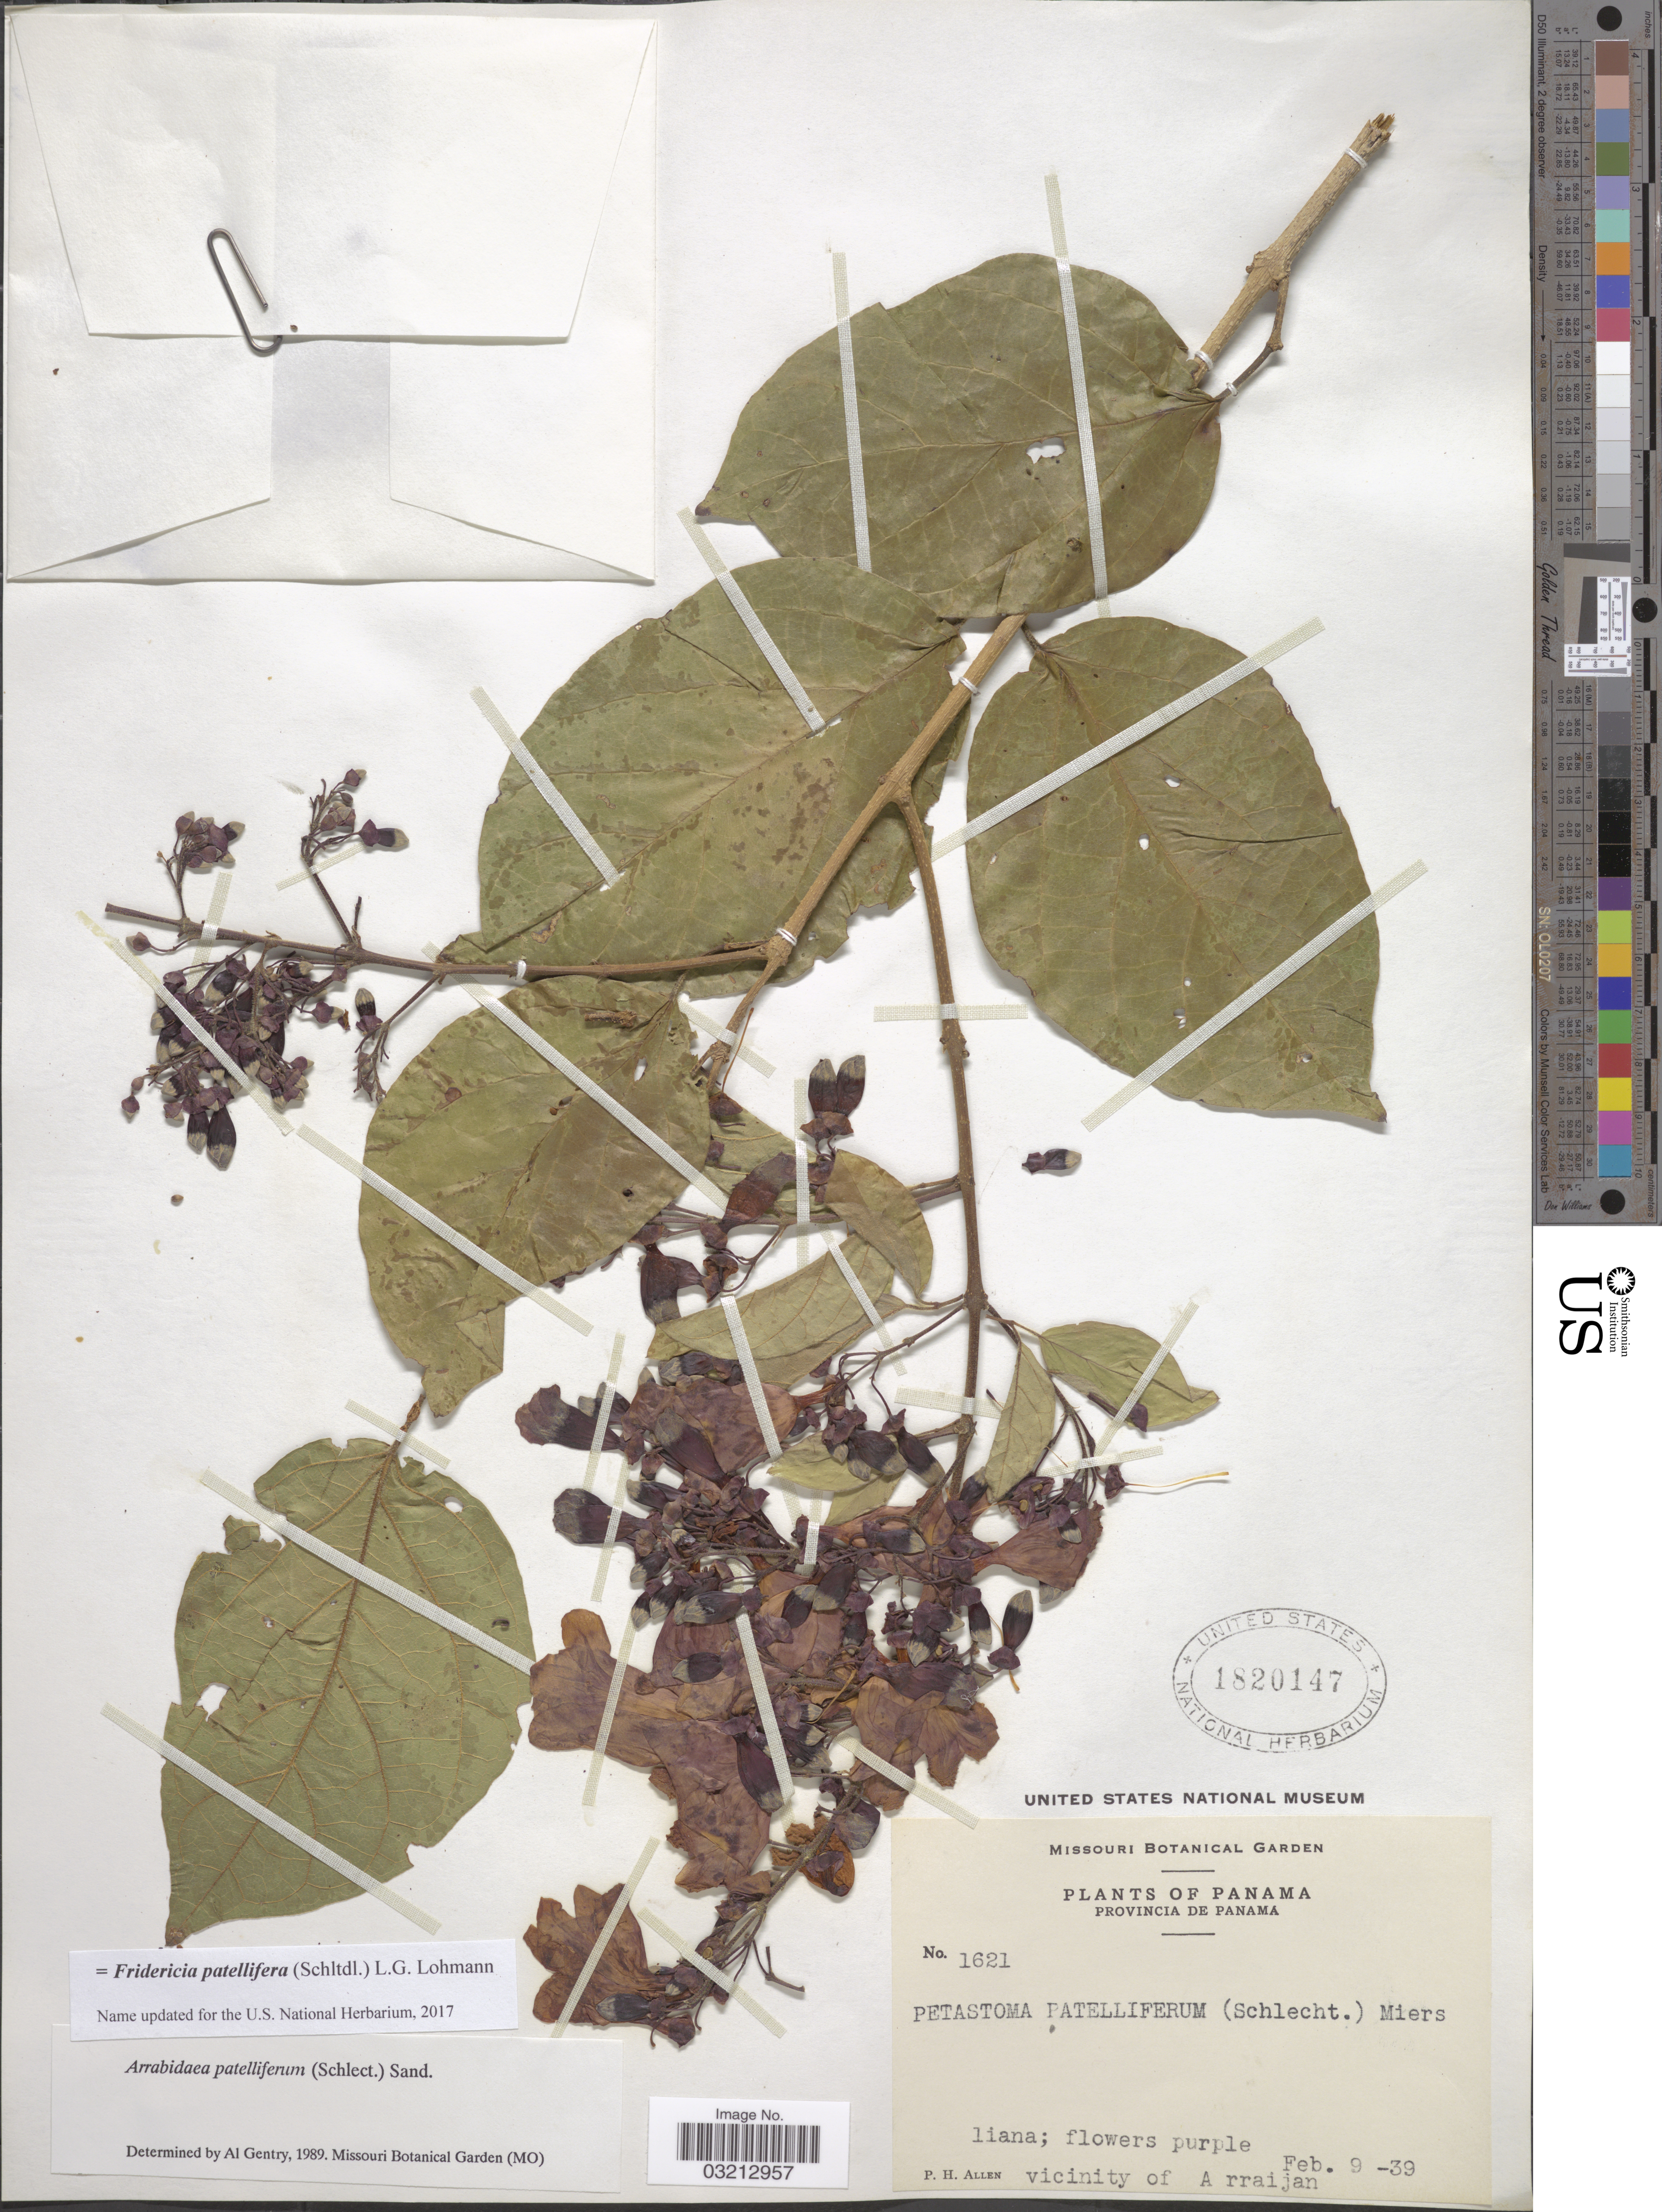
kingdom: Plantae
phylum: Tracheophyta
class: Magnoliopsida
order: Lamiales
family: Bignoniaceae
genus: Fridericia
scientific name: Fridericia patellifera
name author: (Schltdl.) L.G. Lohmann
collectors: P. H. Allen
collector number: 1621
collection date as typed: Transcribed d/m/y: 9/2/39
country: Panama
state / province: Panamá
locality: Vicinity of Arraijan.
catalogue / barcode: US 1820147